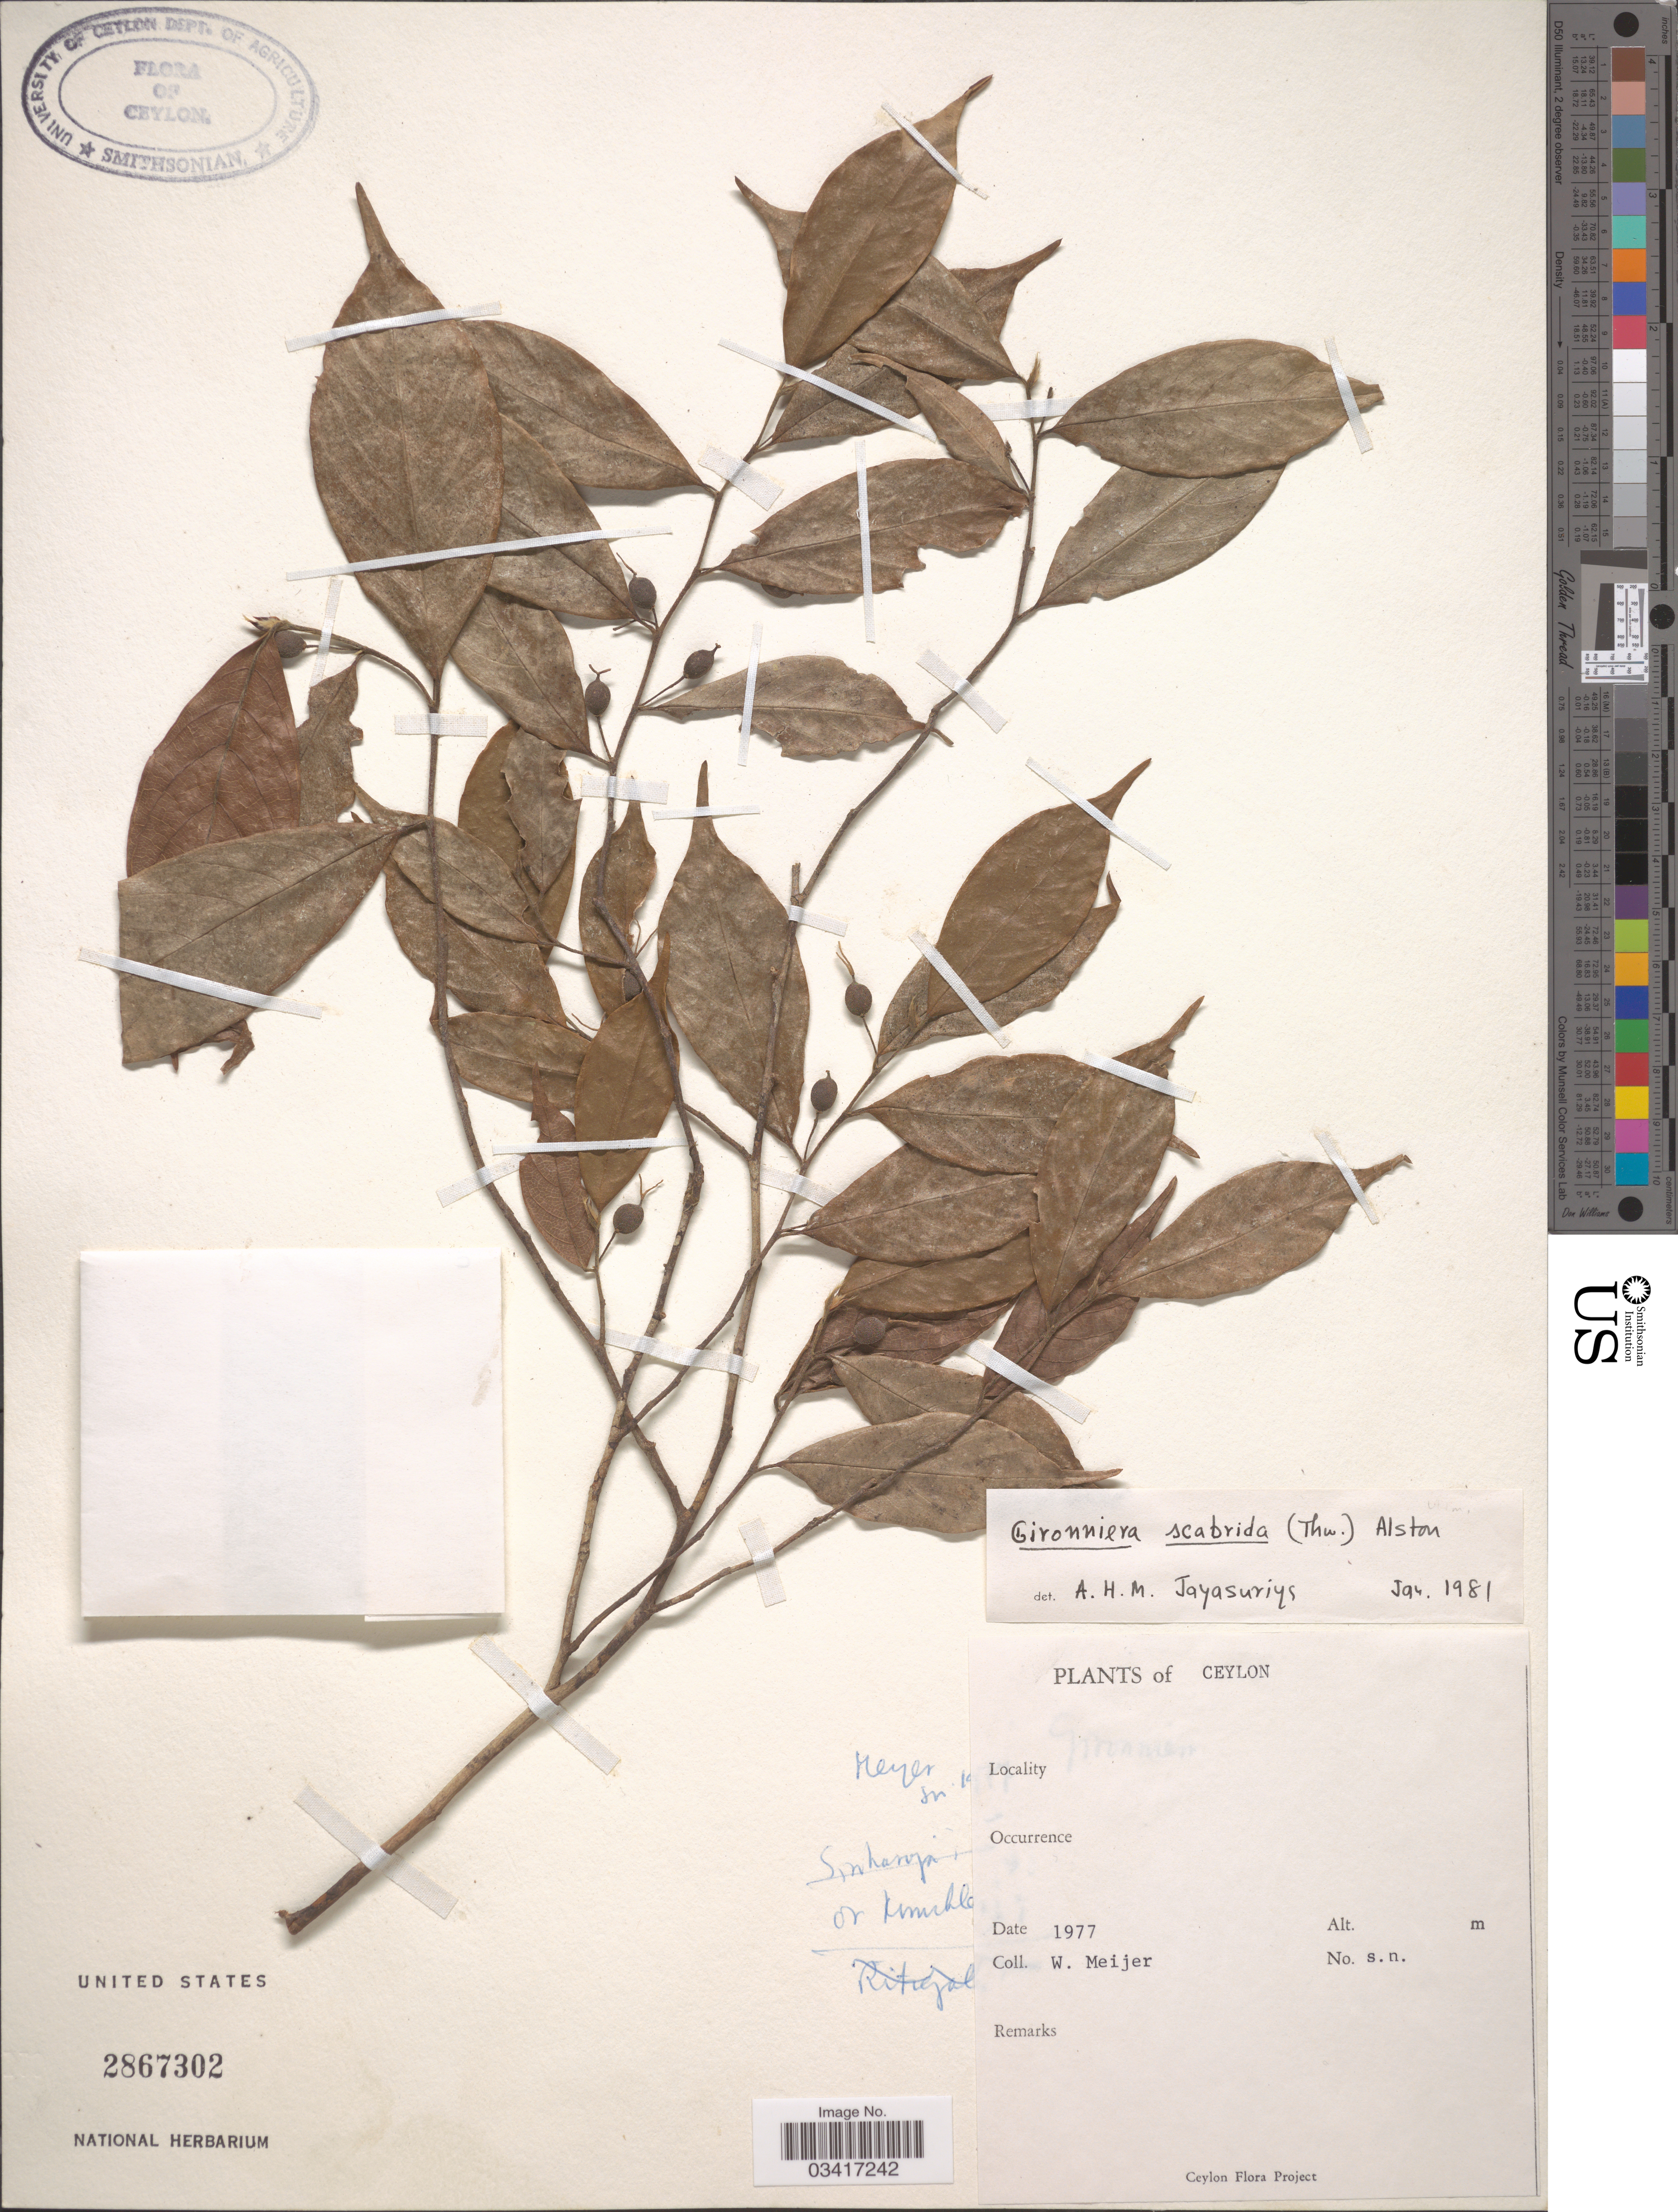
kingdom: Plantae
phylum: Tracheophyta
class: Magnoliopsida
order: Rosales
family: Cannabaceae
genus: Gironniera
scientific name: Gironniera parvifolia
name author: Planch.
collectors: W. Meijer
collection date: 1977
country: Sri Lanka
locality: Ceylon.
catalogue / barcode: US 2867302